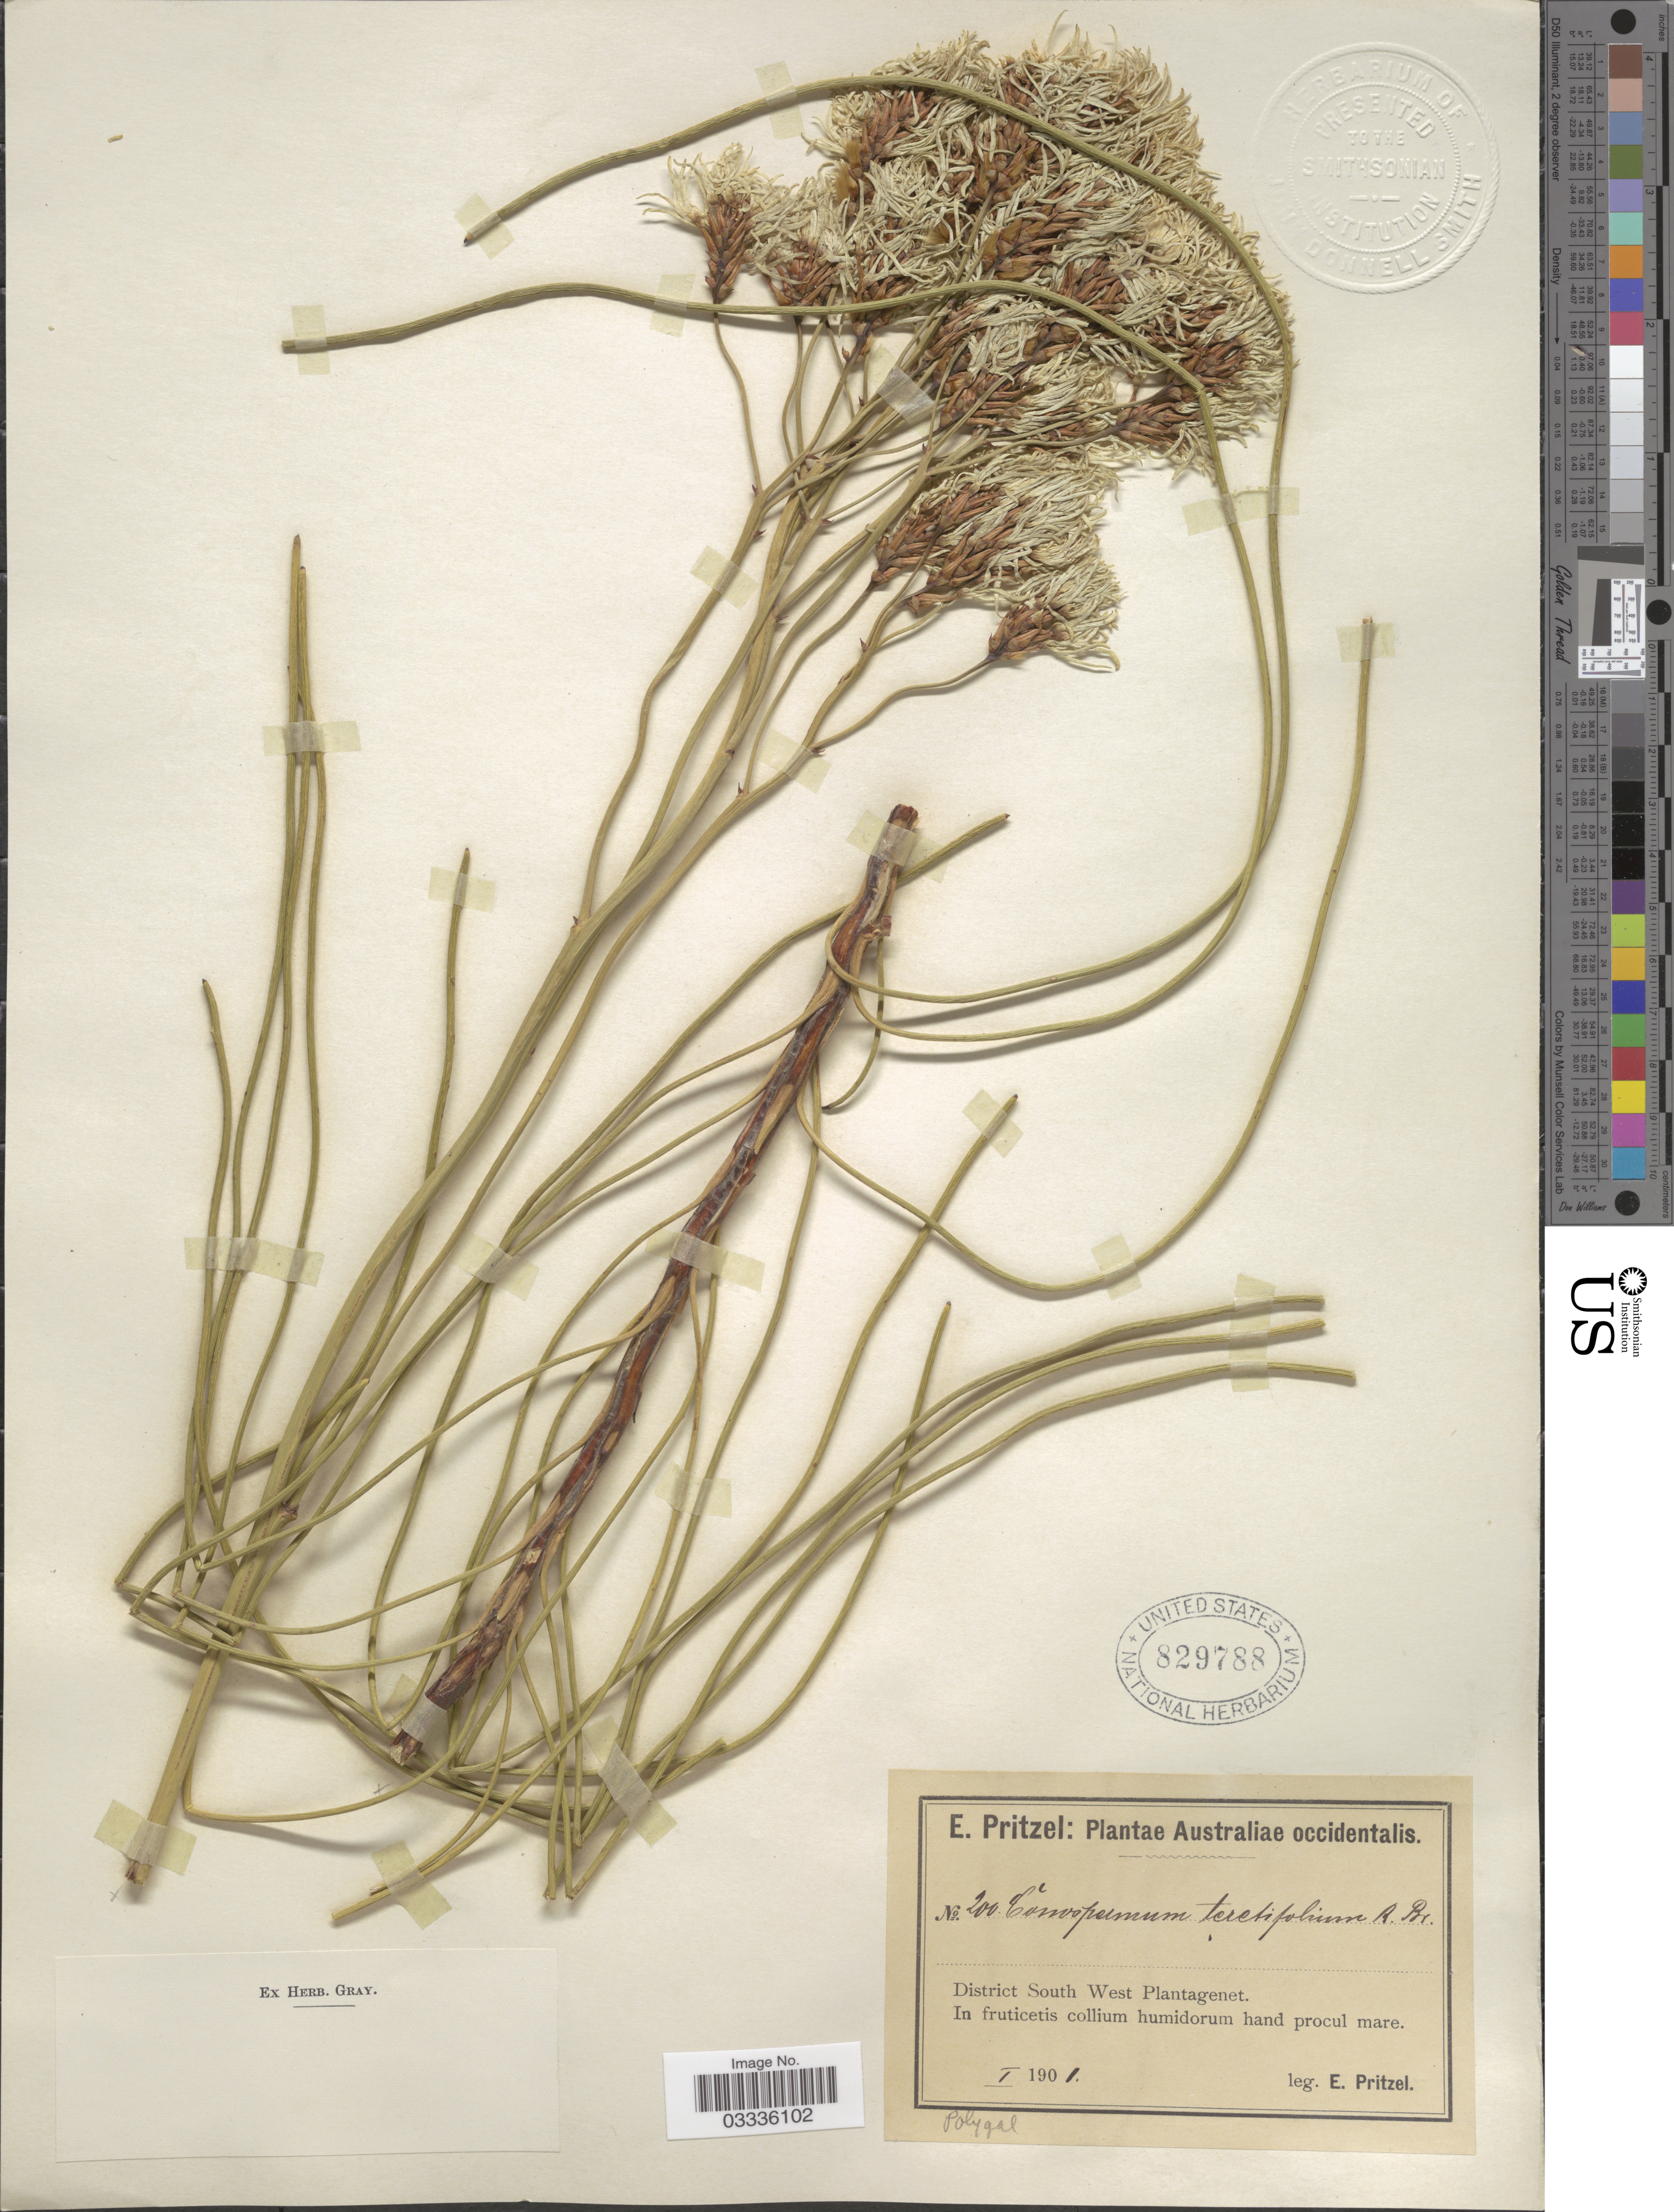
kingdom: Plantae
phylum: Tracheophyta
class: Magnoliopsida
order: Proteales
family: Proteaceae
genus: Conospermum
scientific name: Conospermum teretifolium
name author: R. Br.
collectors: E. G. Pritzel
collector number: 200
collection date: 1901-01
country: Australia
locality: Australiae occidentalis. District South West Plantagenet.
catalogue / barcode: US 829788